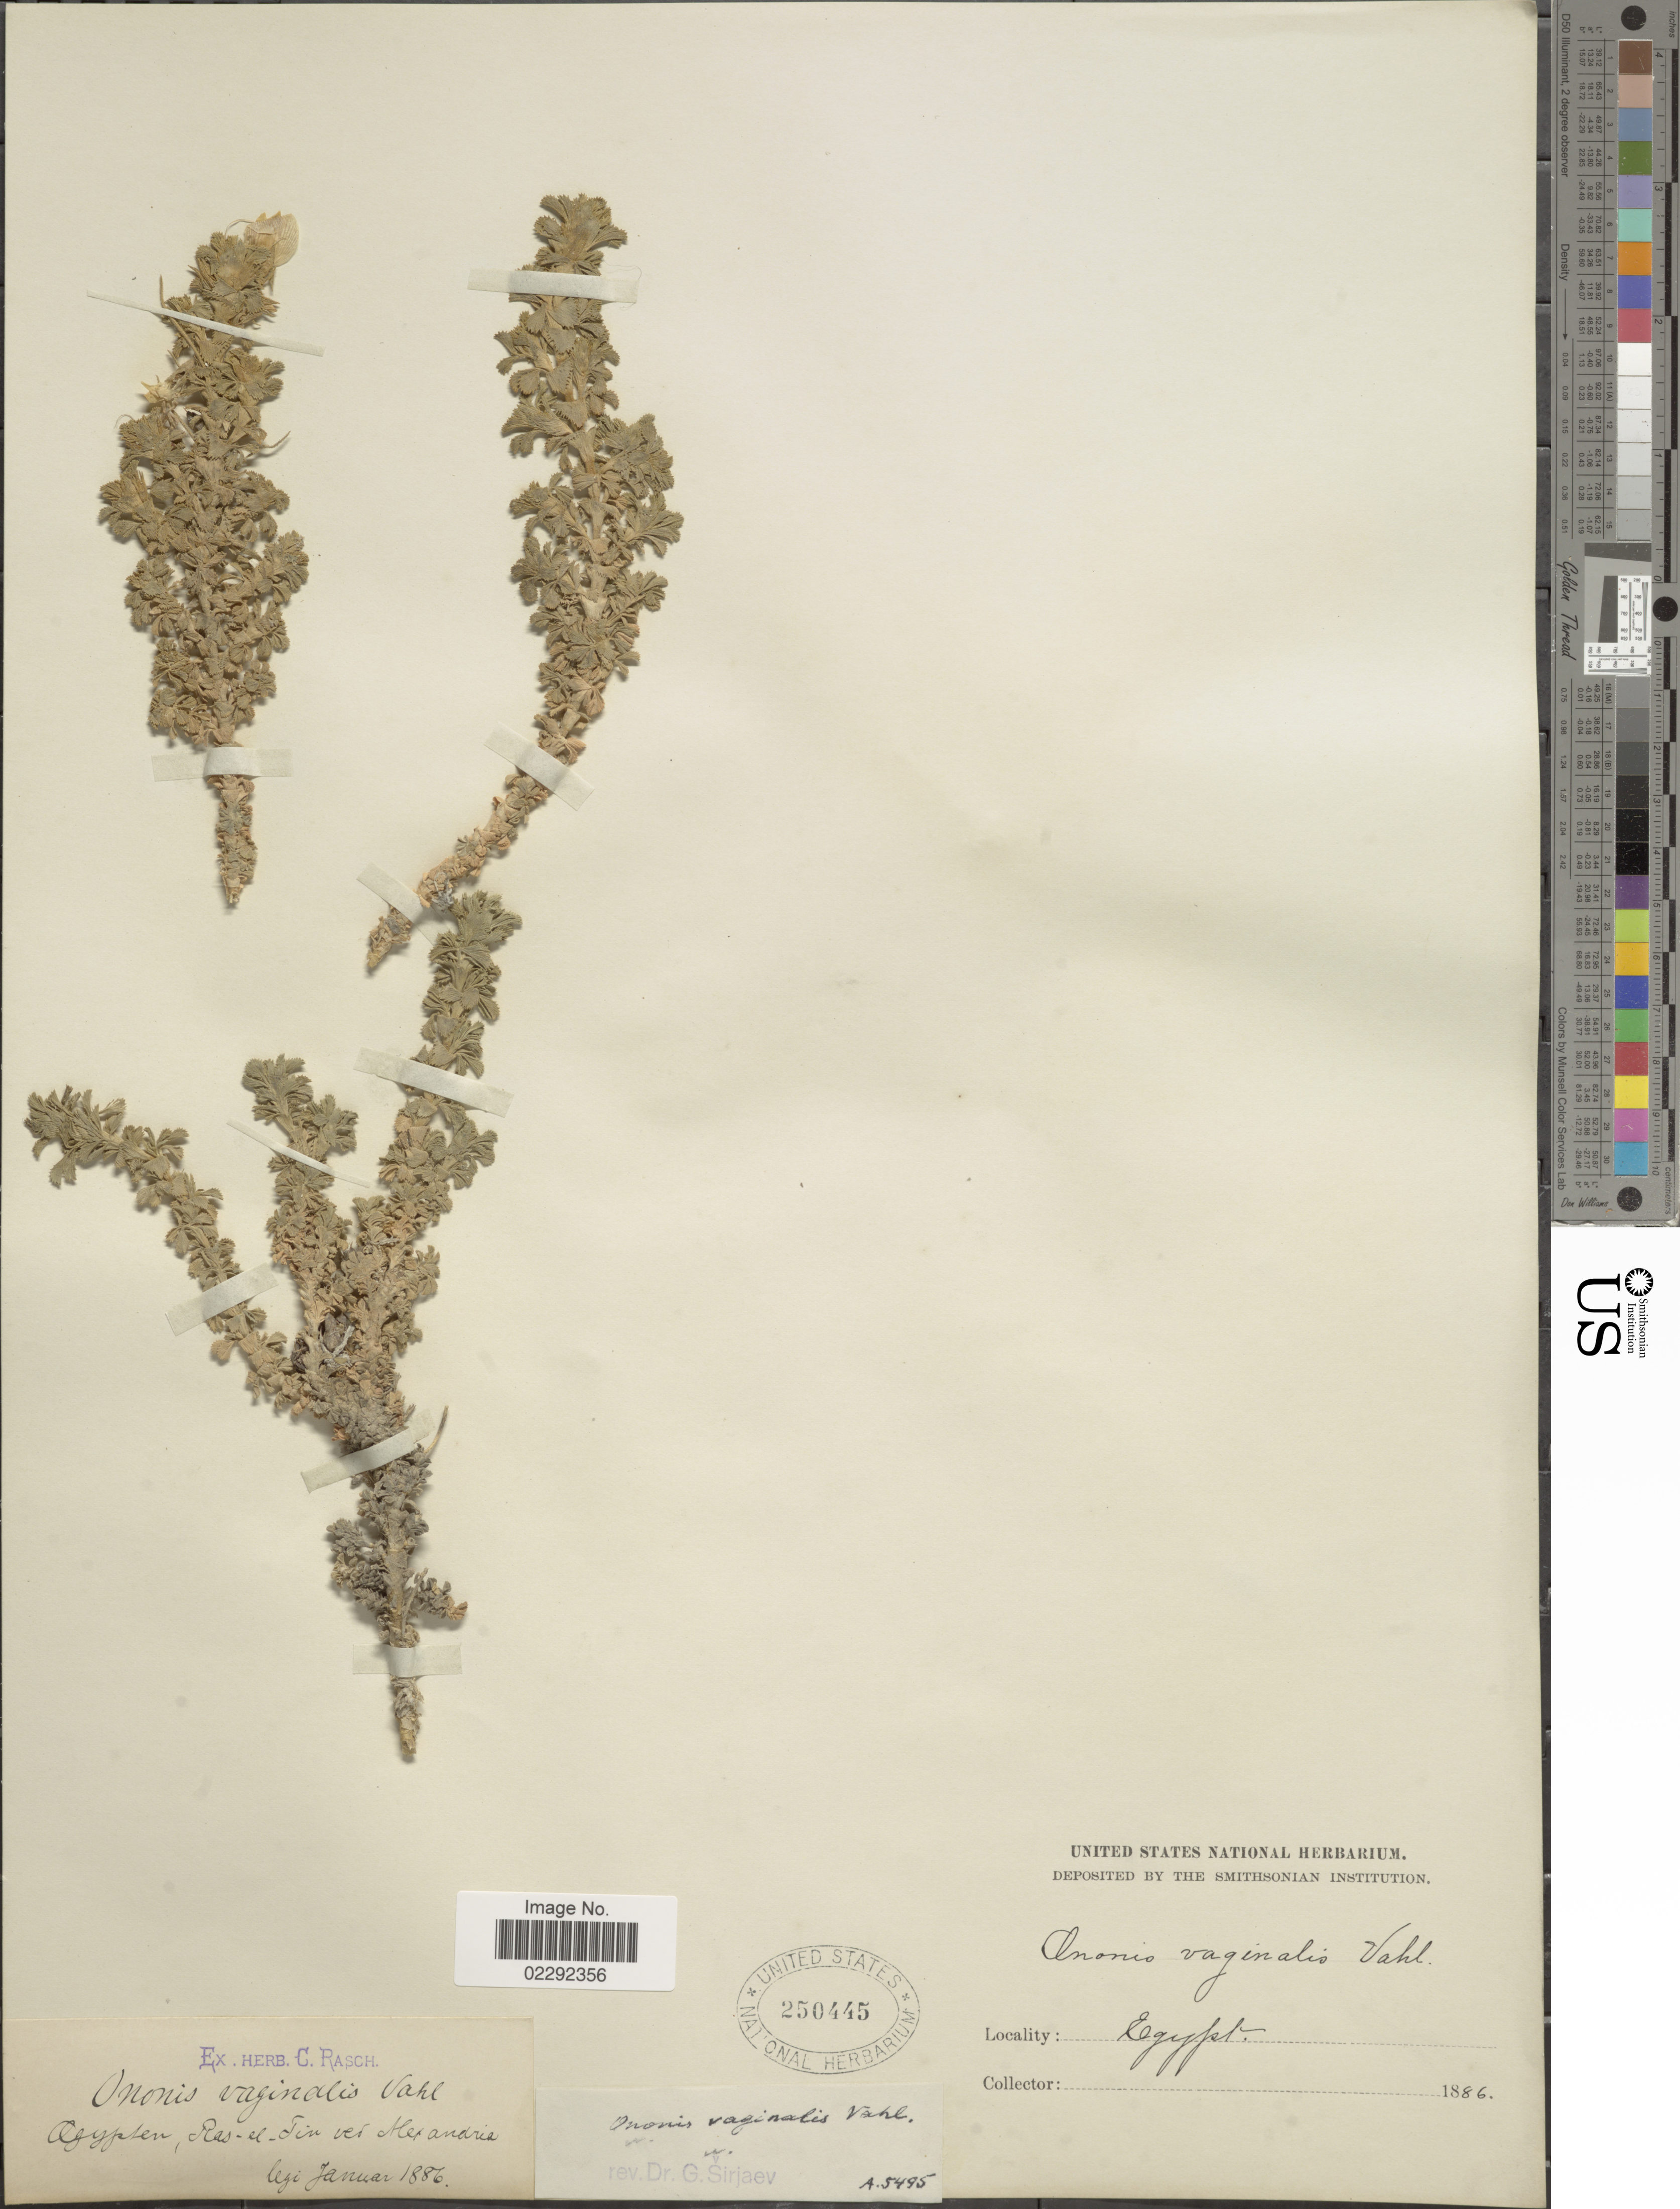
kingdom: Plantae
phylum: Tracheophyta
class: Magnoliopsida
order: Fabales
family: Fabaceae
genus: Ononis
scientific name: Ononis vaginalis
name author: Vahl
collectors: C. Rasch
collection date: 1886-01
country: Egypt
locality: Ras-el-Tin ved Alexandria.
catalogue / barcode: US 250445